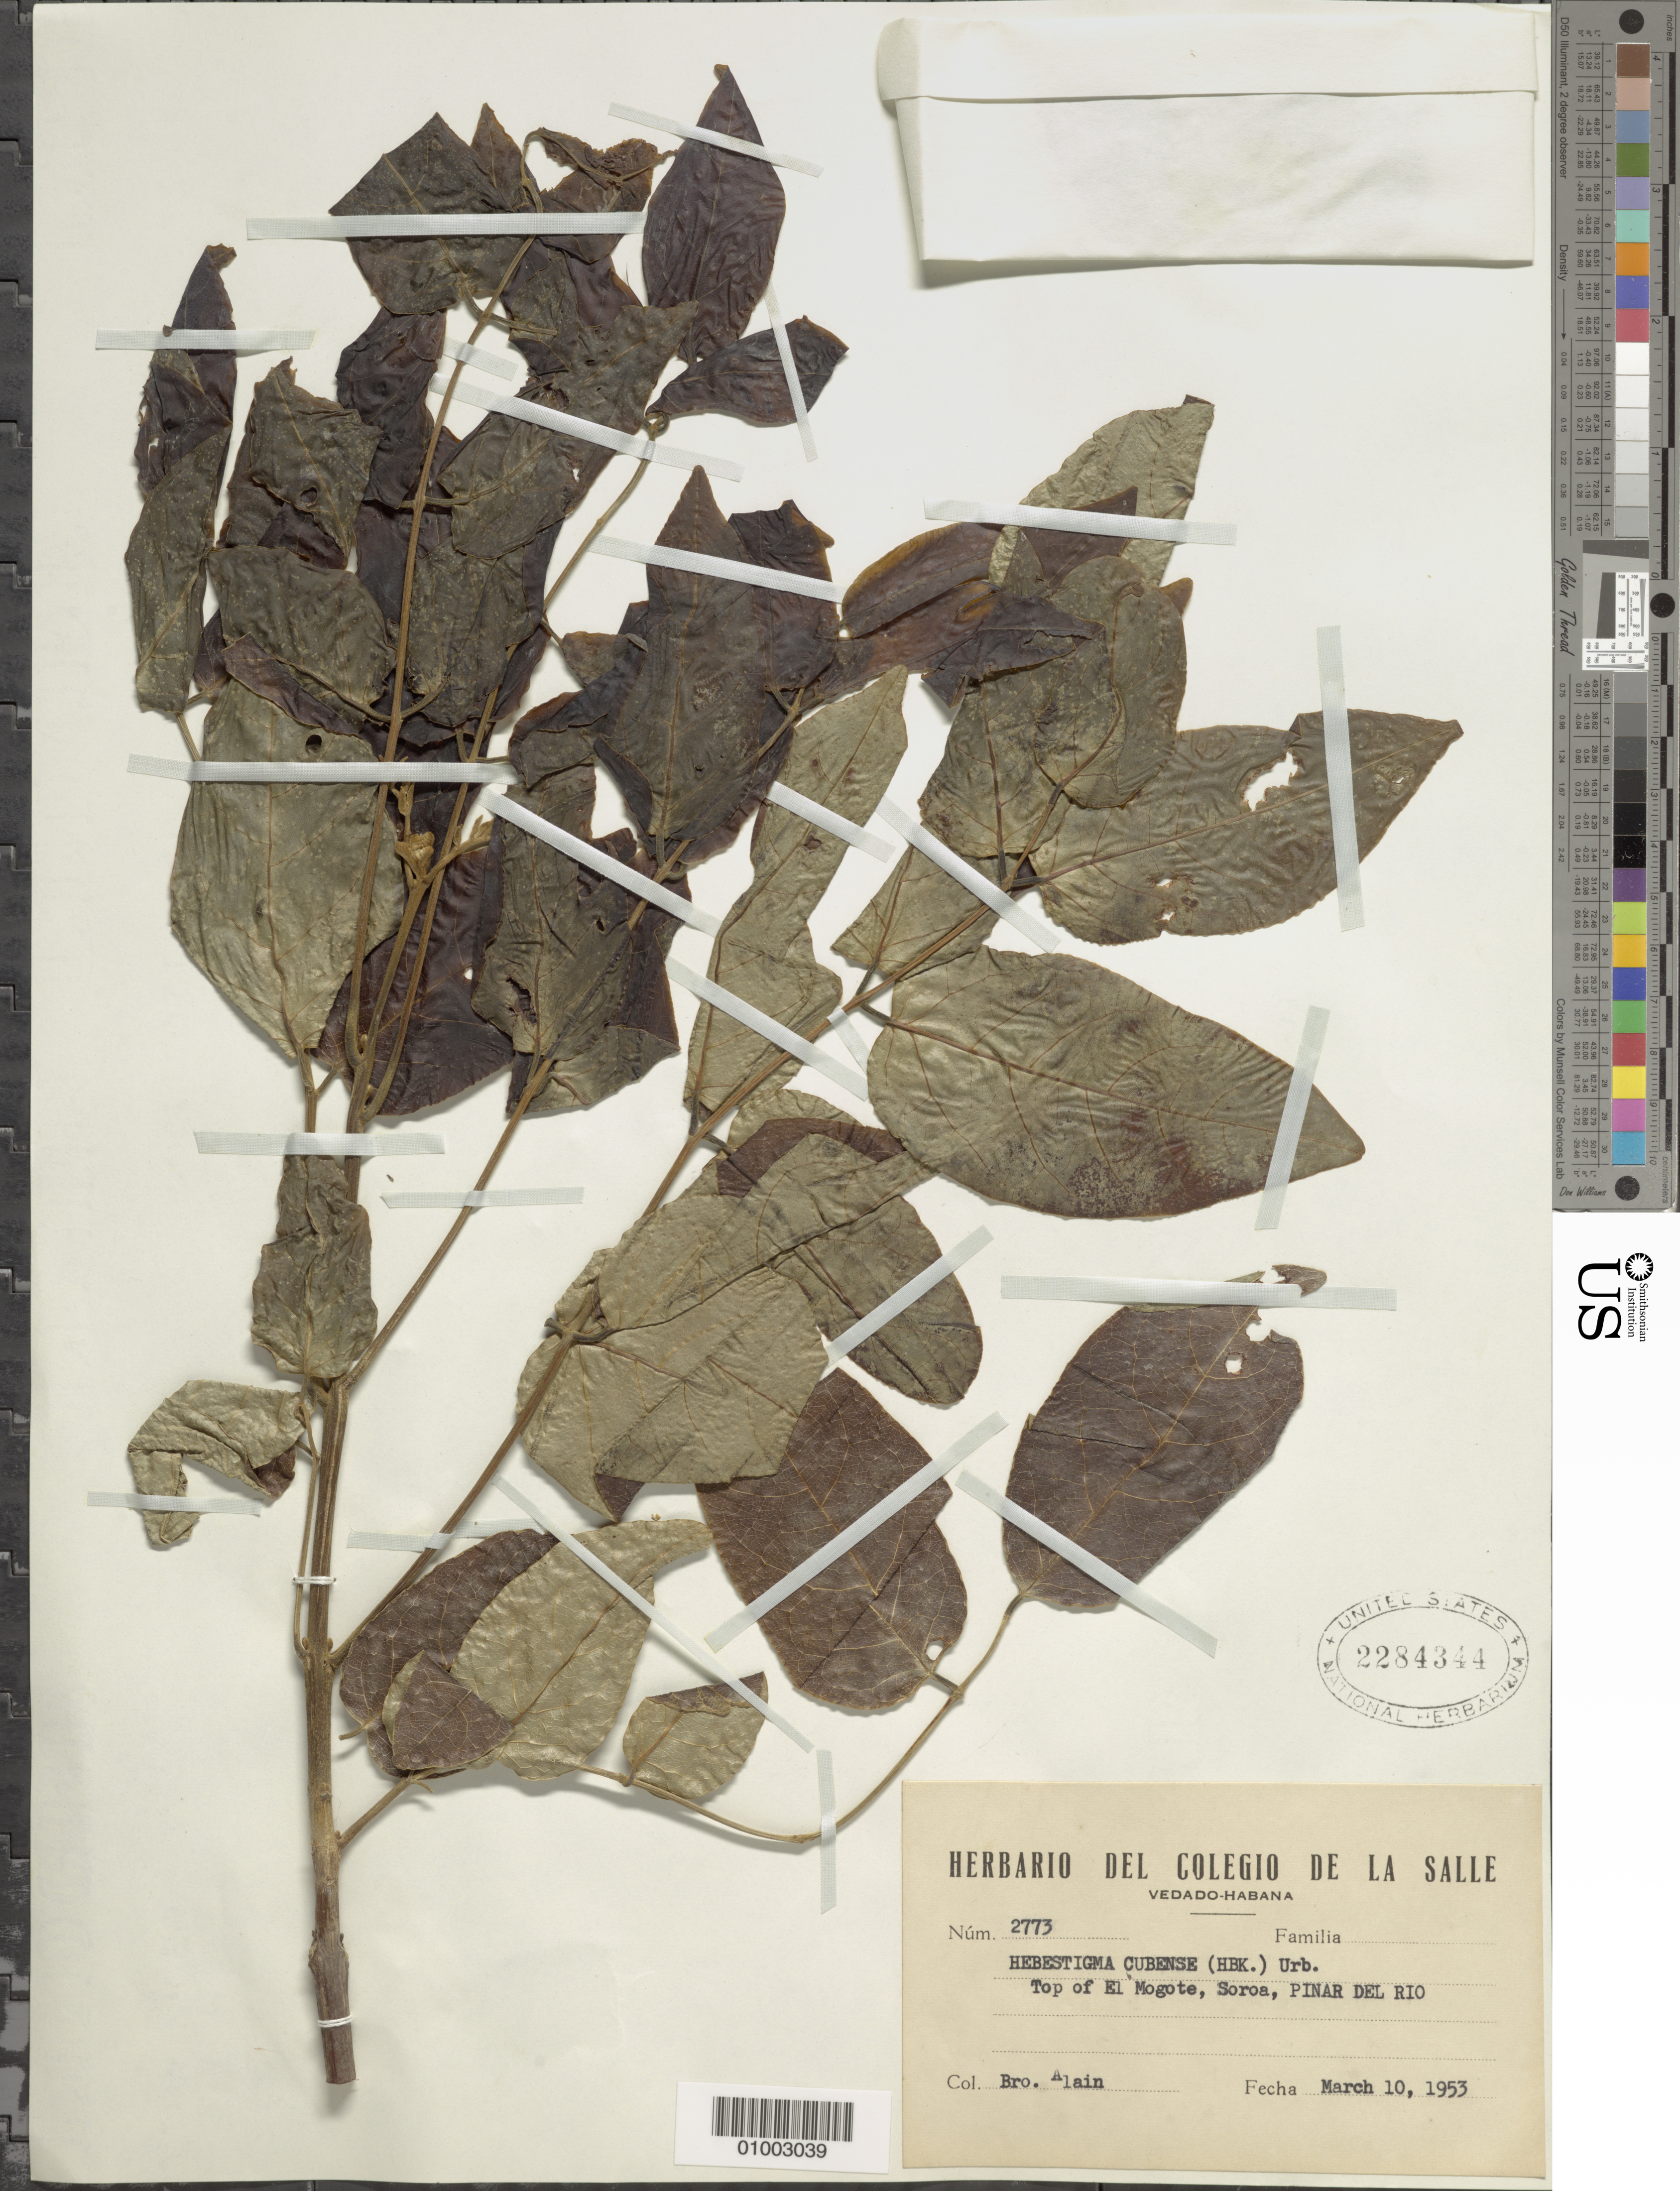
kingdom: Plantae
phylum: Tracheophyta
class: Magnoliopsida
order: Fabales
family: Fabaceae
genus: Hebestigma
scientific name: Hebestigma cubense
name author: (Kunth) Urb.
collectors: A. H. Liogier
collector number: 2773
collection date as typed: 10 Mar 1953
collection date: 1953-03-10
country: Cuba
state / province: Pinar del Rio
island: Cuba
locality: Top of El Mogote, Soroa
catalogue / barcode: US 2284344